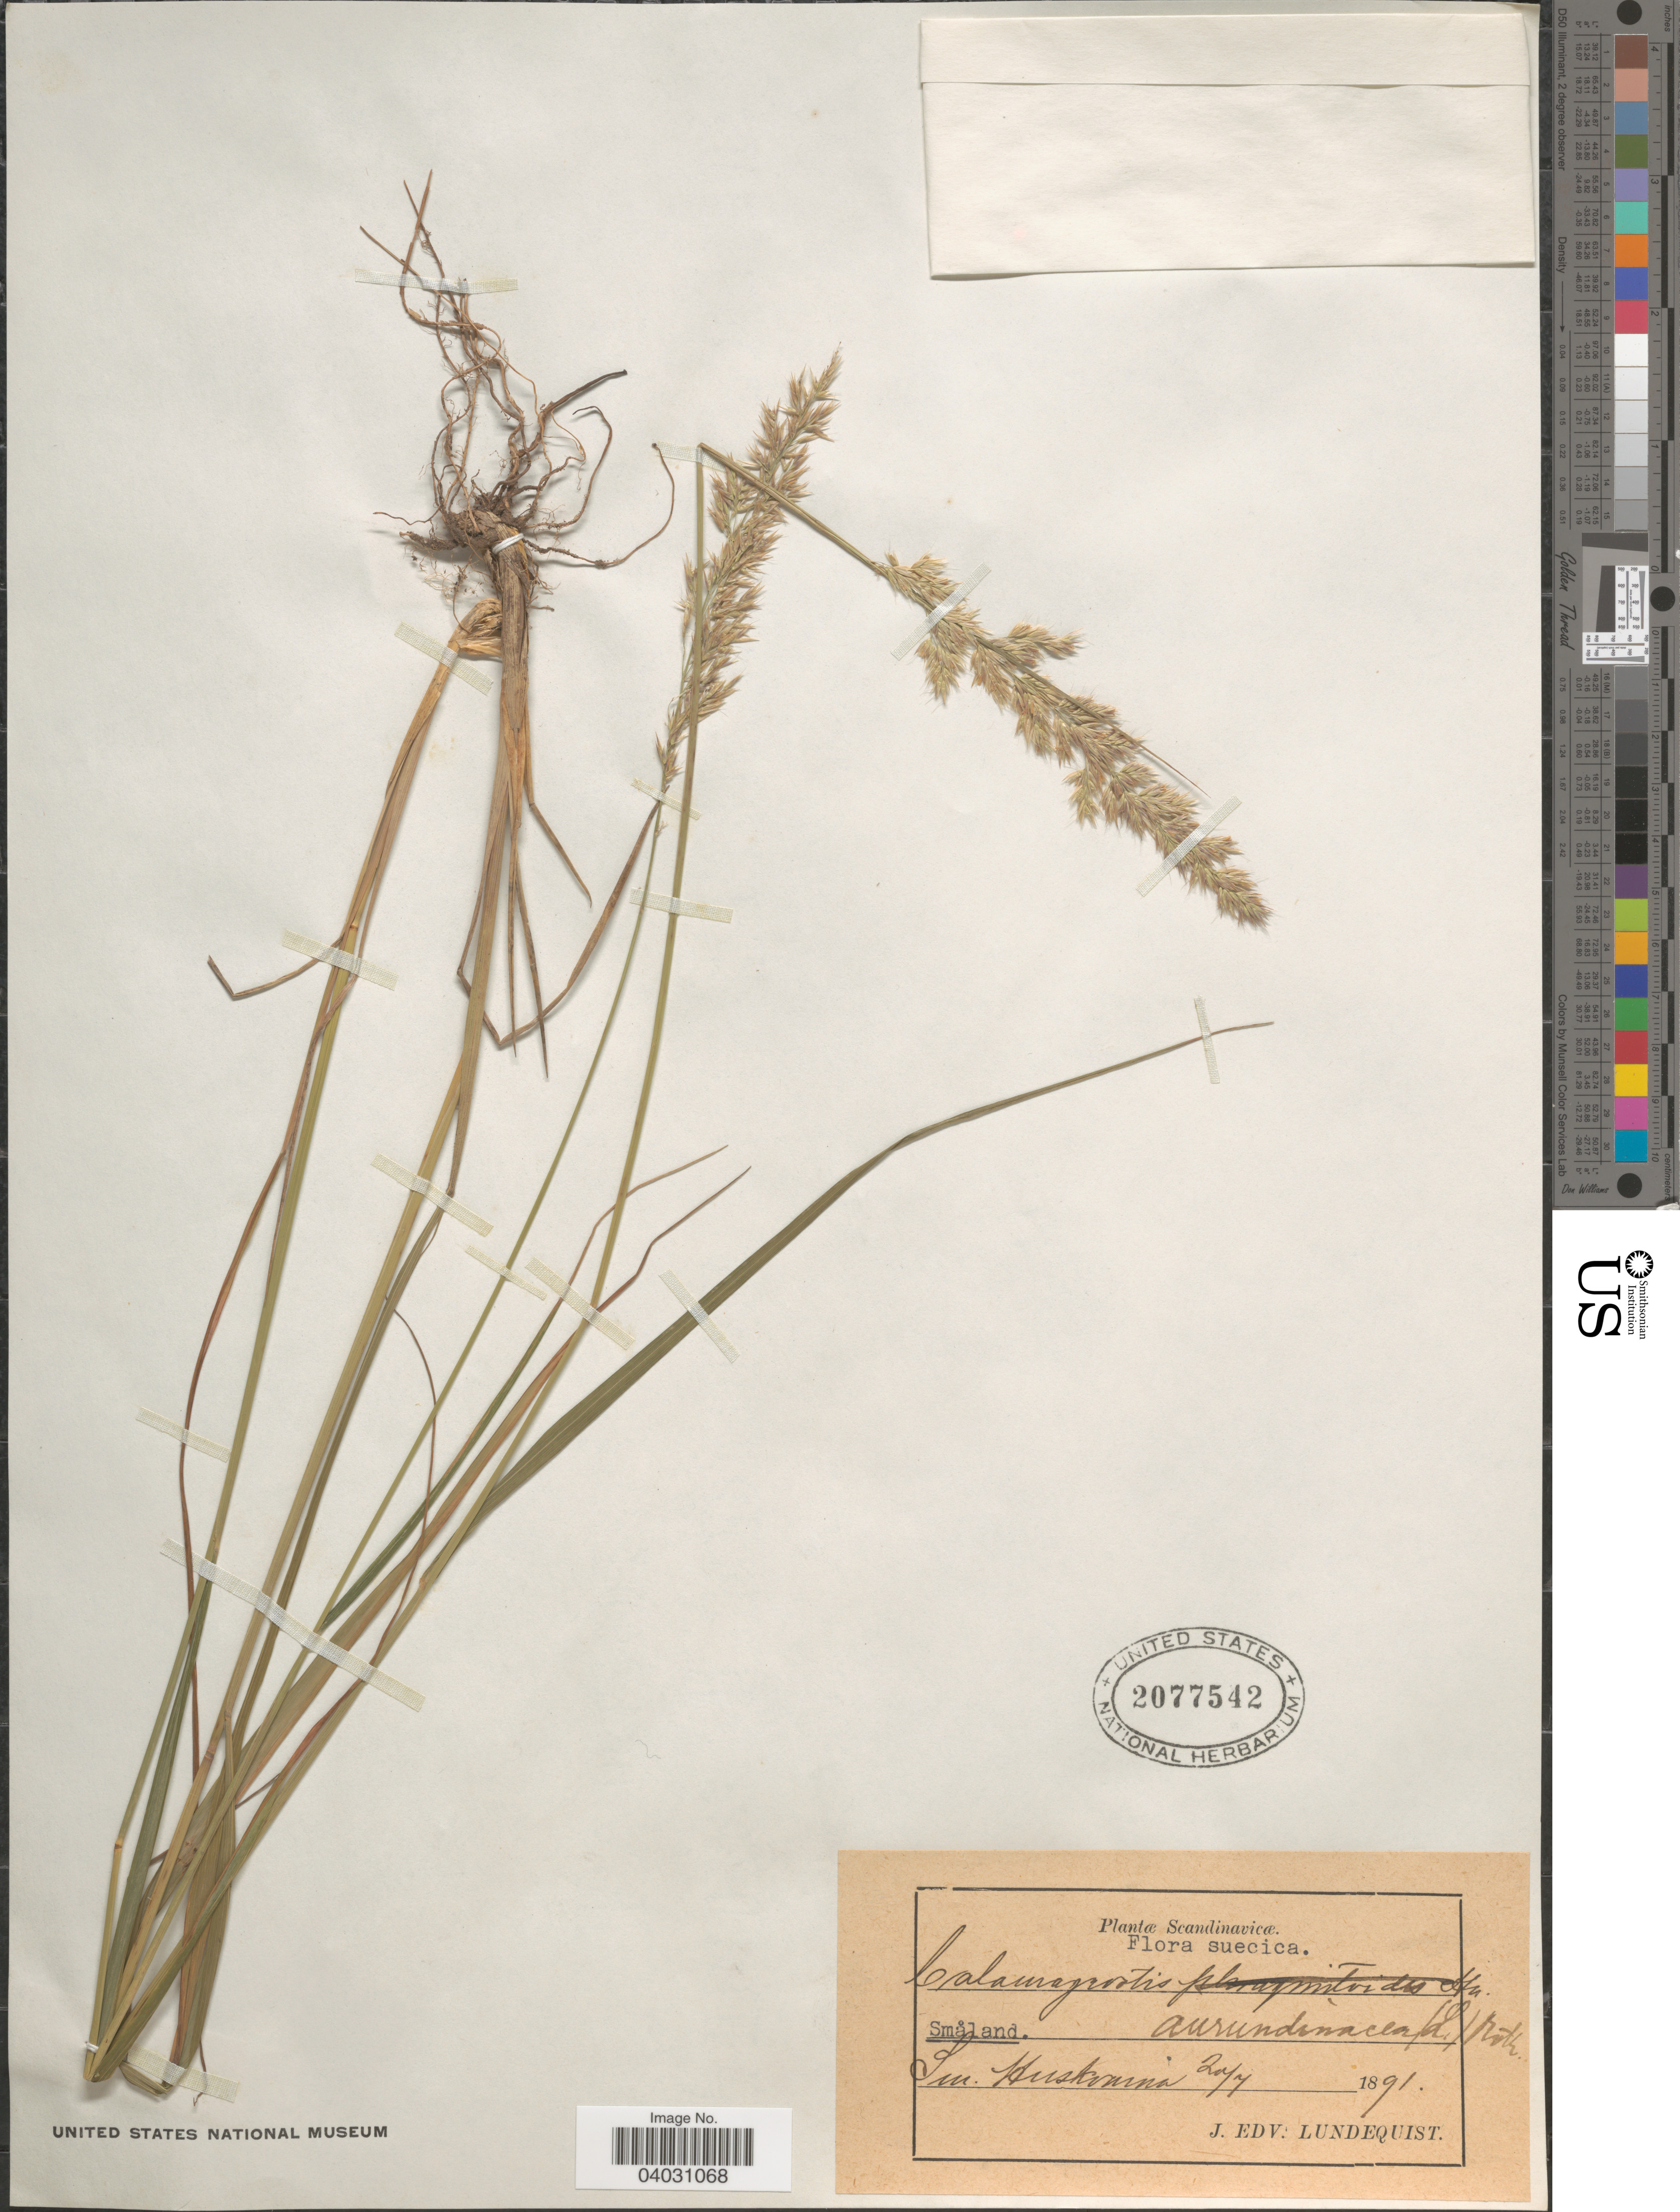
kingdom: Plantae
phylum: Tracheophyta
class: Liliopsida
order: Poales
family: Poaceae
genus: Calamagrostis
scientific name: Calamagrostis arundinacea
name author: (L.) Roth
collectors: J. Lundequist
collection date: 1891-07-20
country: Sweden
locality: Scandinavicæ. Suecica. Småland. Sm. Huskvarna.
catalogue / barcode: US 2077542